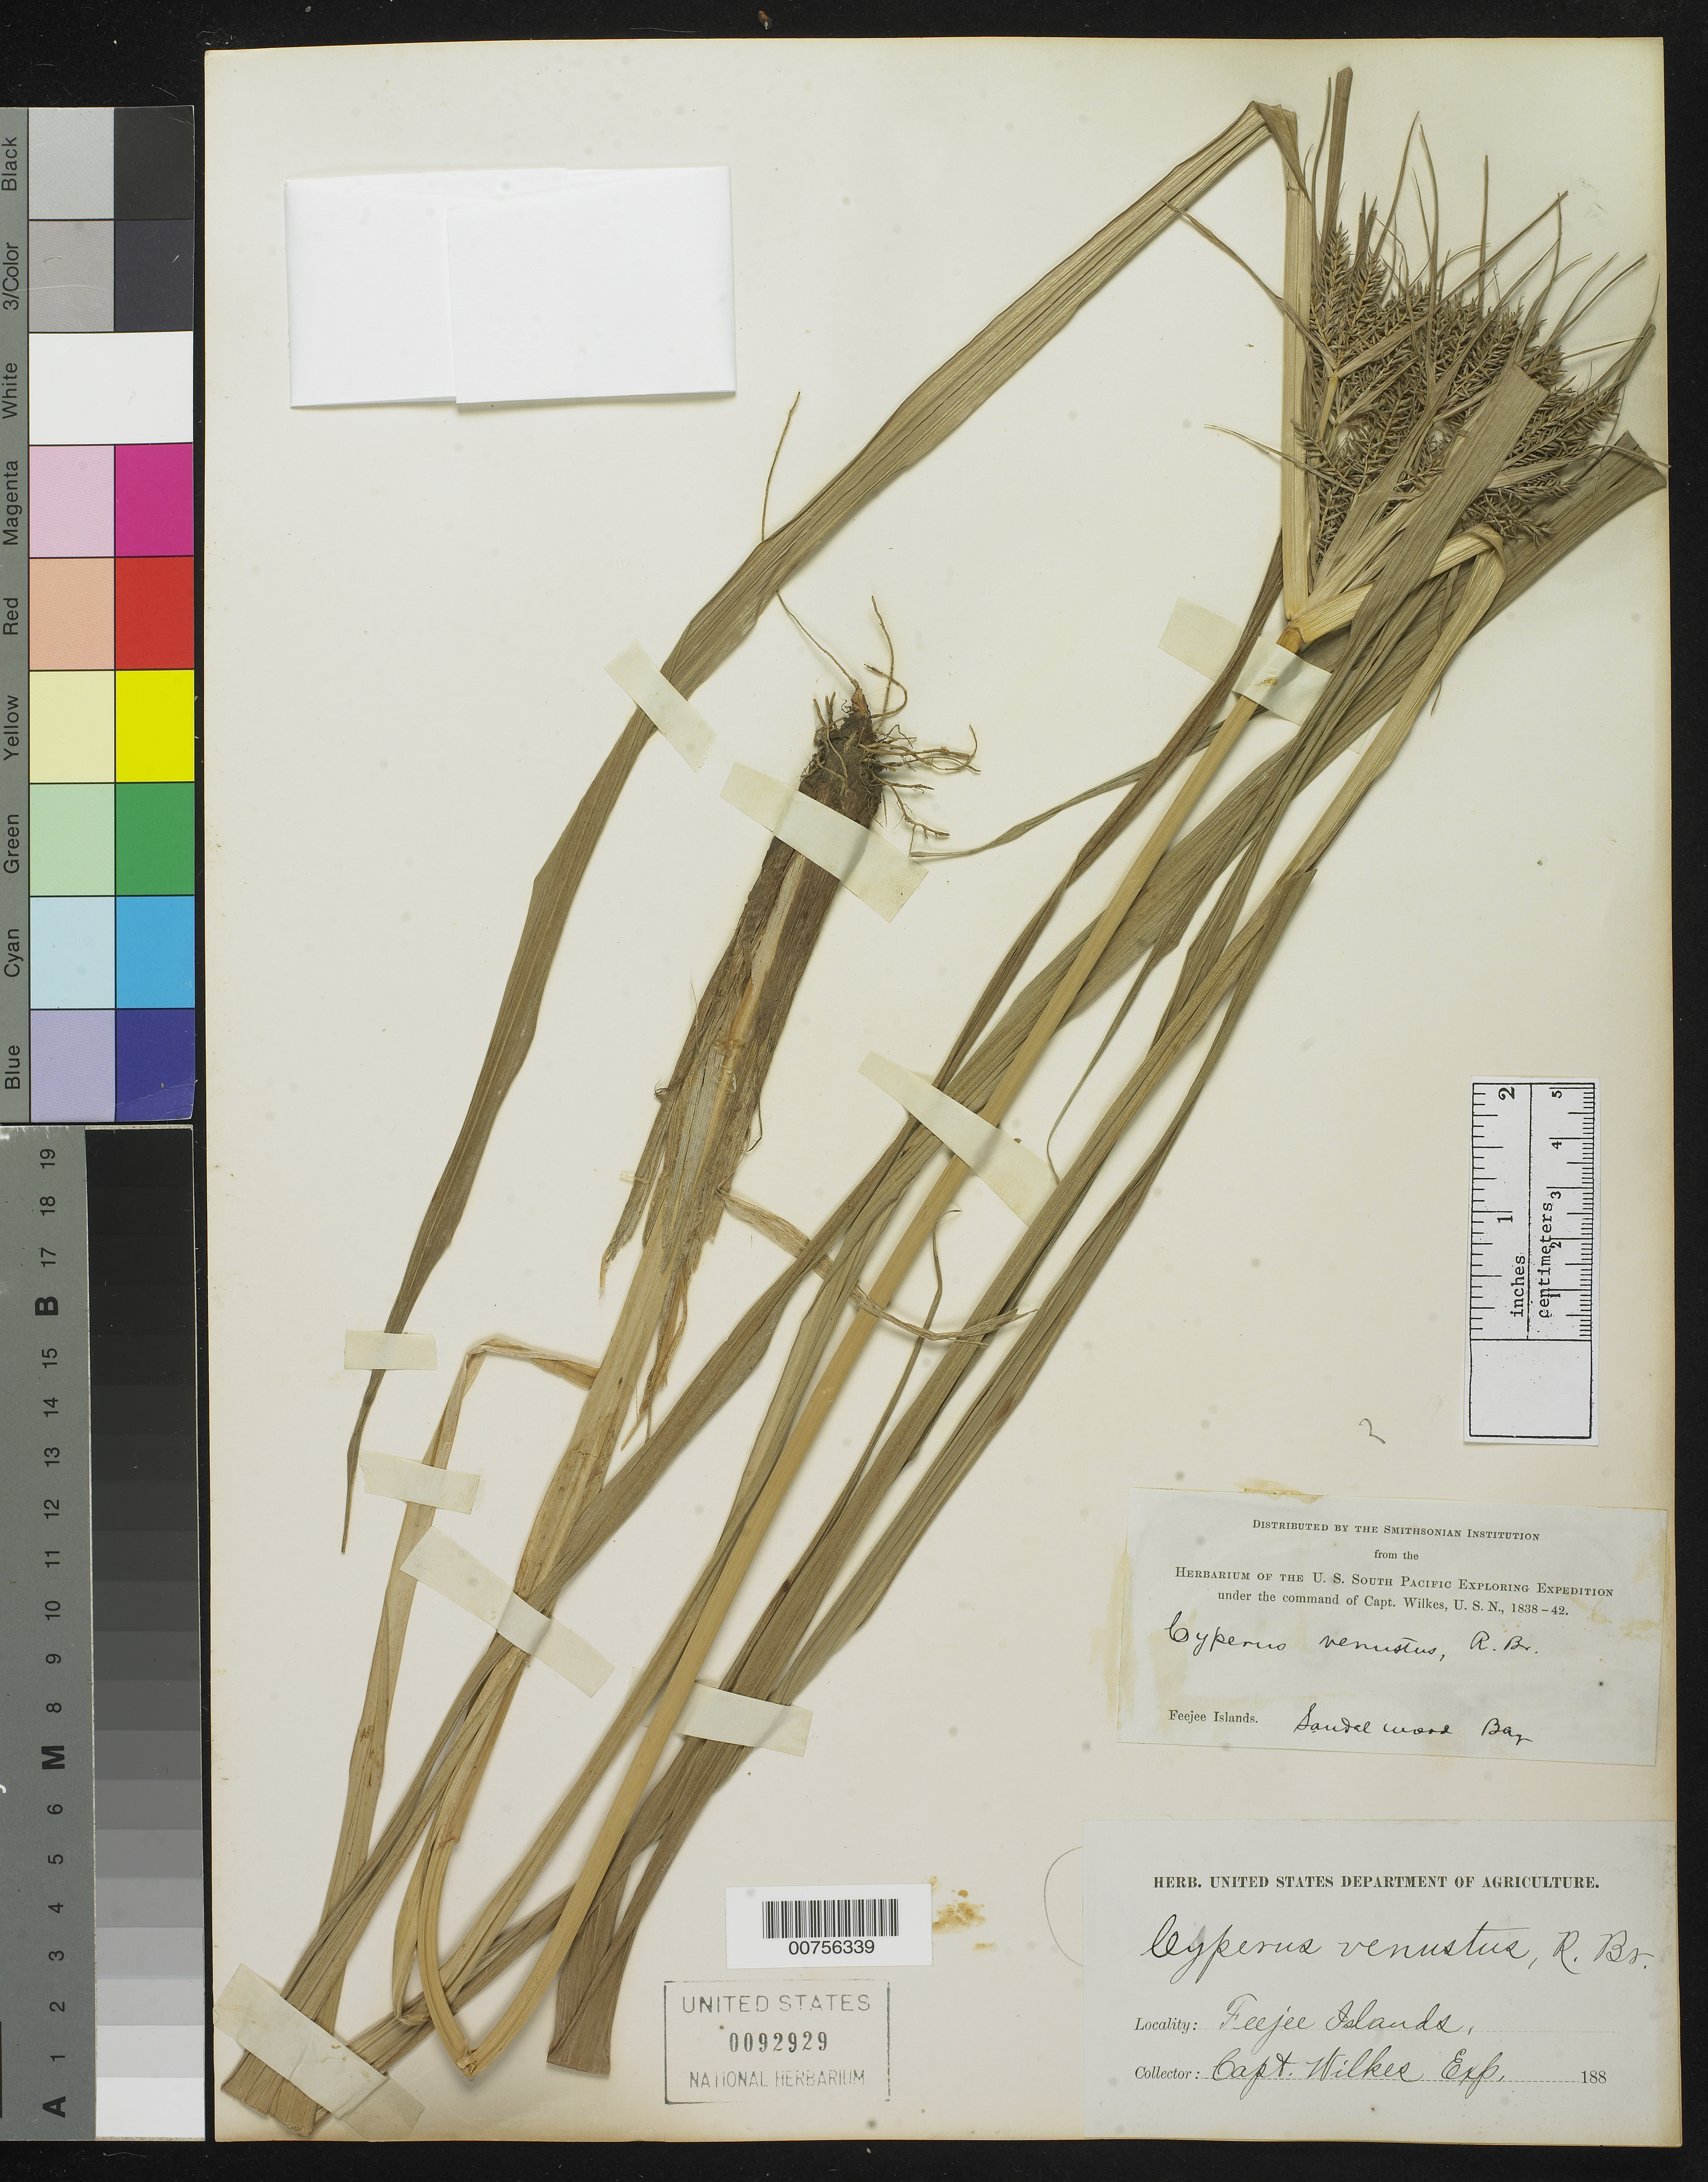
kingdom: Plantae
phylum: Tracheophyta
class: Liliopsida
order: Poales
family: Cyperaceae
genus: Cyperus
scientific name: Cyperus odoratus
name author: L.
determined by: Strong, Mark T., (BOT), Smithsonian Institution - National Museum of Natural History (UNITED STATES)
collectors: Wilkes Explor. Exped.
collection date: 1838/1842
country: Fiji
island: Ovalau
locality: Sandal Wood Bay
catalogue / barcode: US 92929